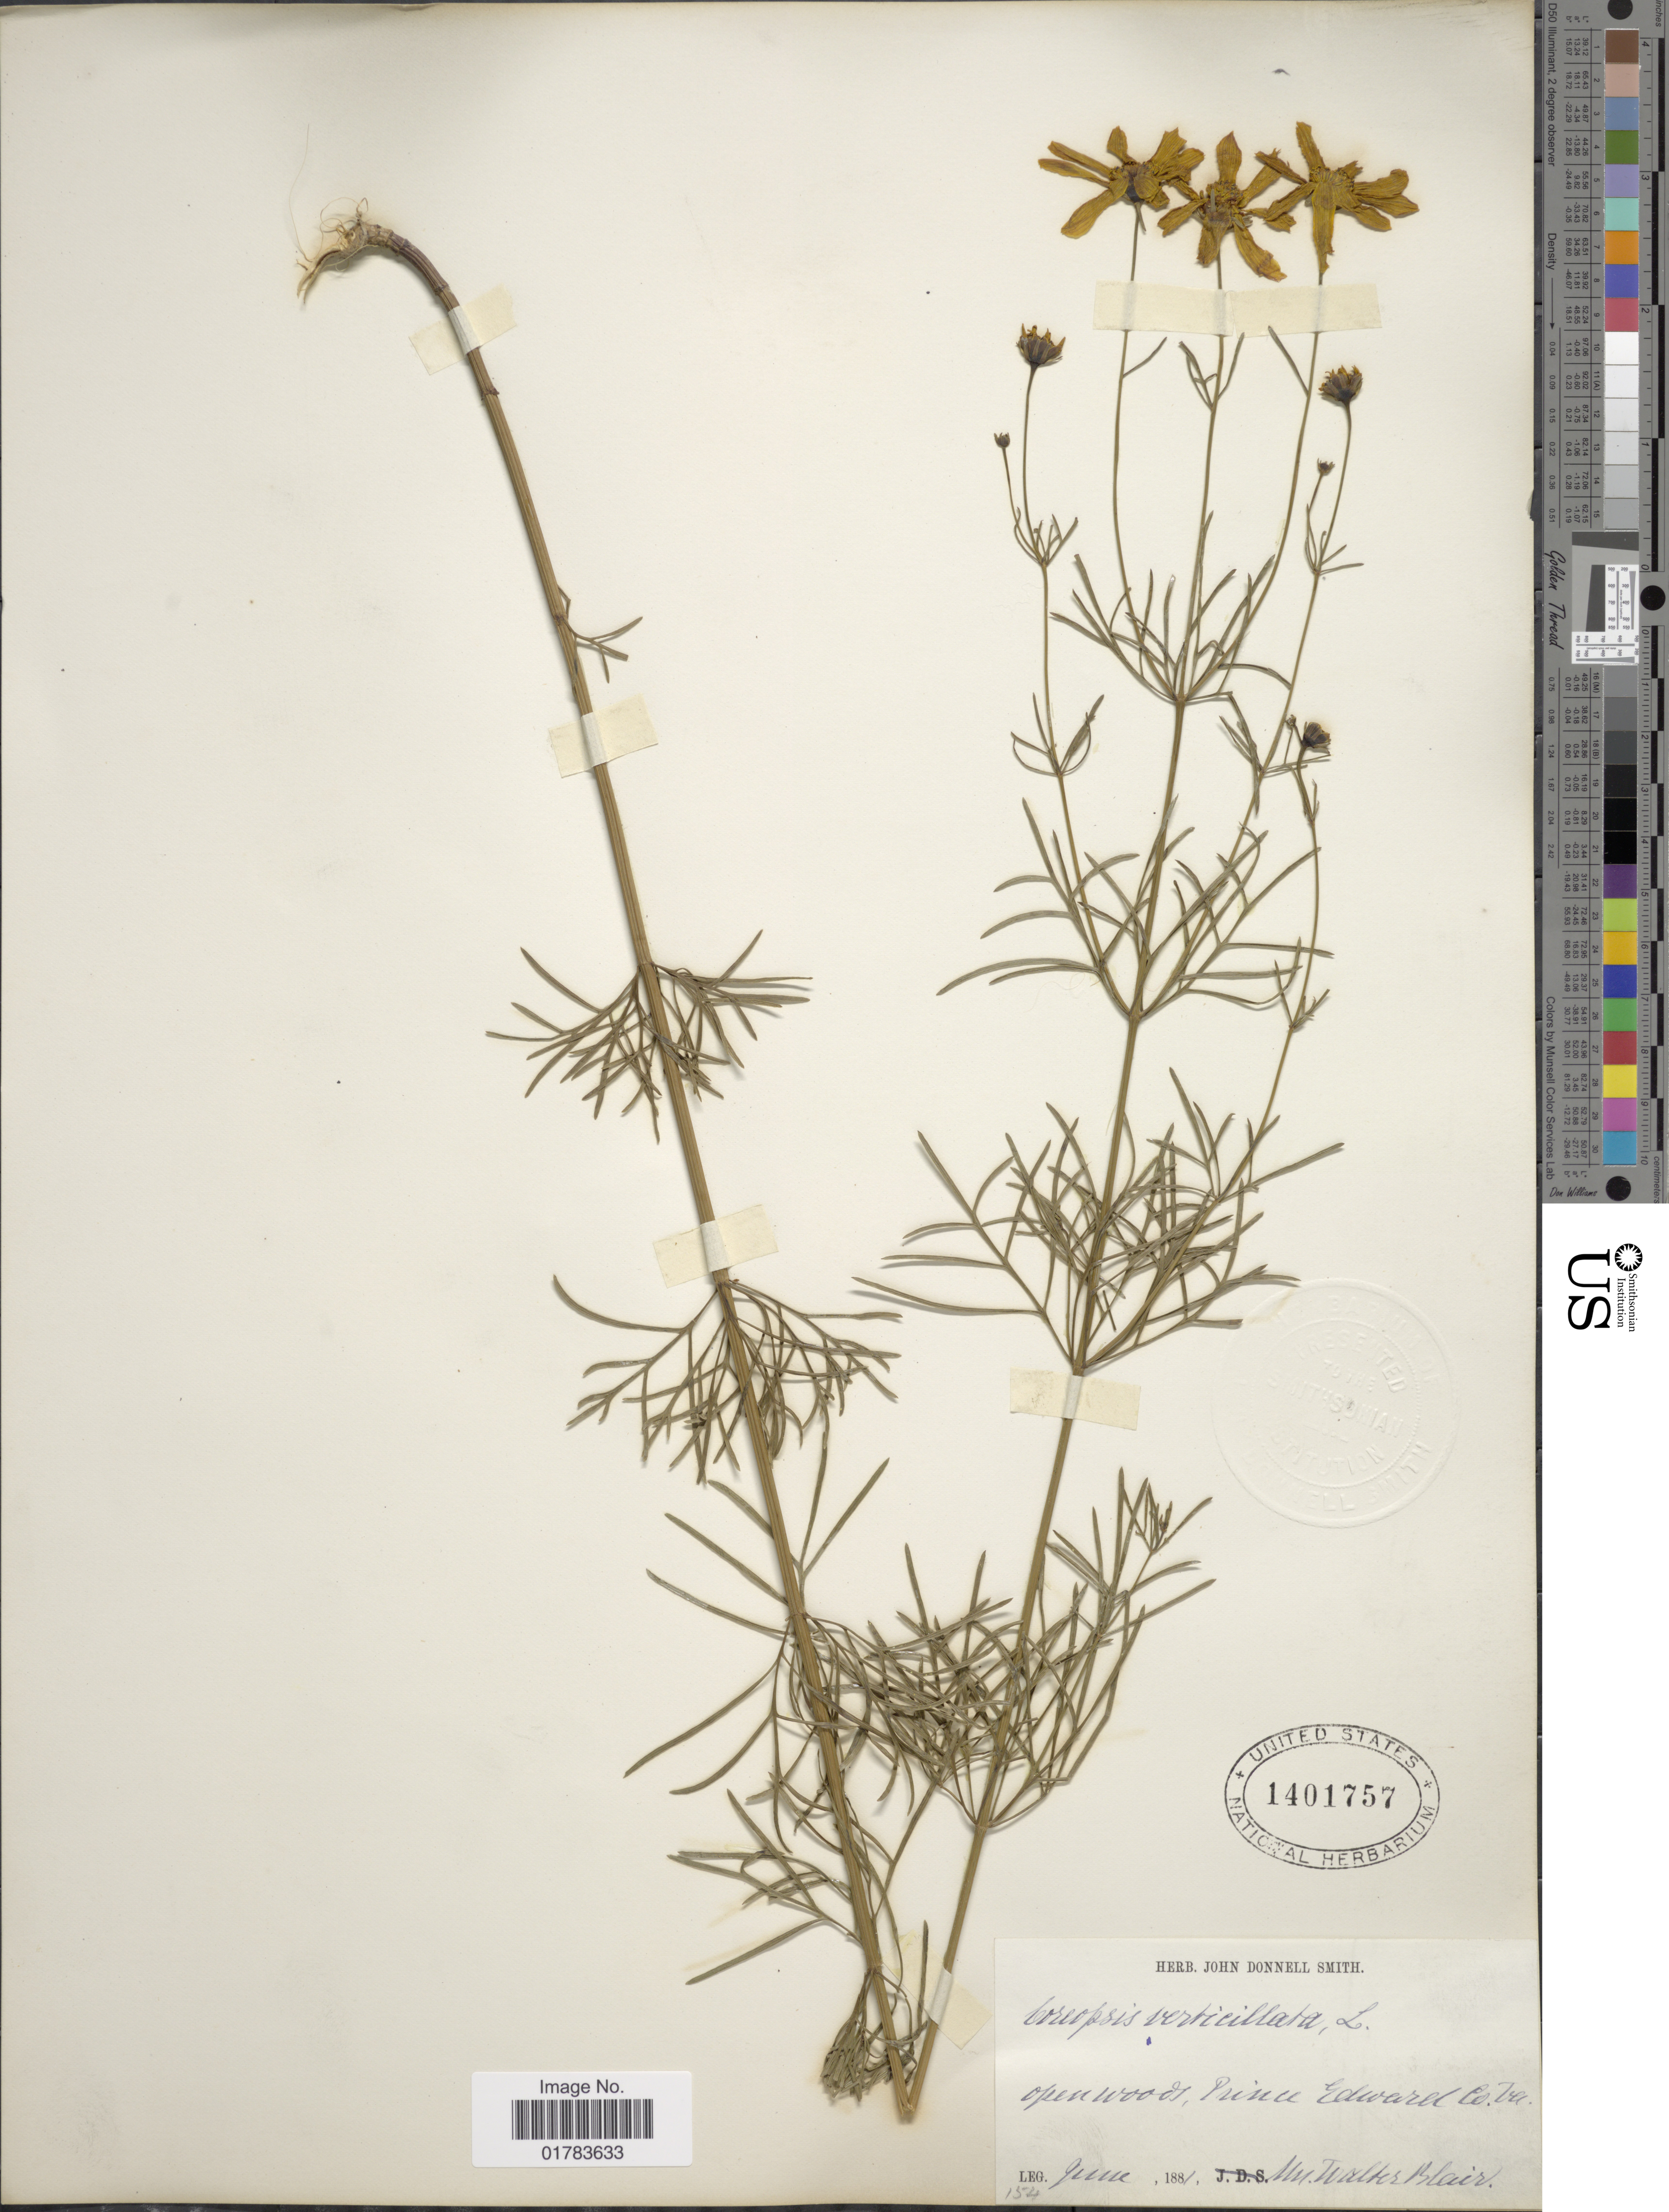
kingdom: Plantae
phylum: Tracheophyta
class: Magnoliopsida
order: Asterales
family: Asteraceae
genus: Coreopsis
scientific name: Coreopsis verticillata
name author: L.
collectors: W. Blair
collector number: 154?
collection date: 1881-06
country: United States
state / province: Virginia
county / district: Prince Edward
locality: Prince Edward Co. Va.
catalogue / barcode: US 1401757